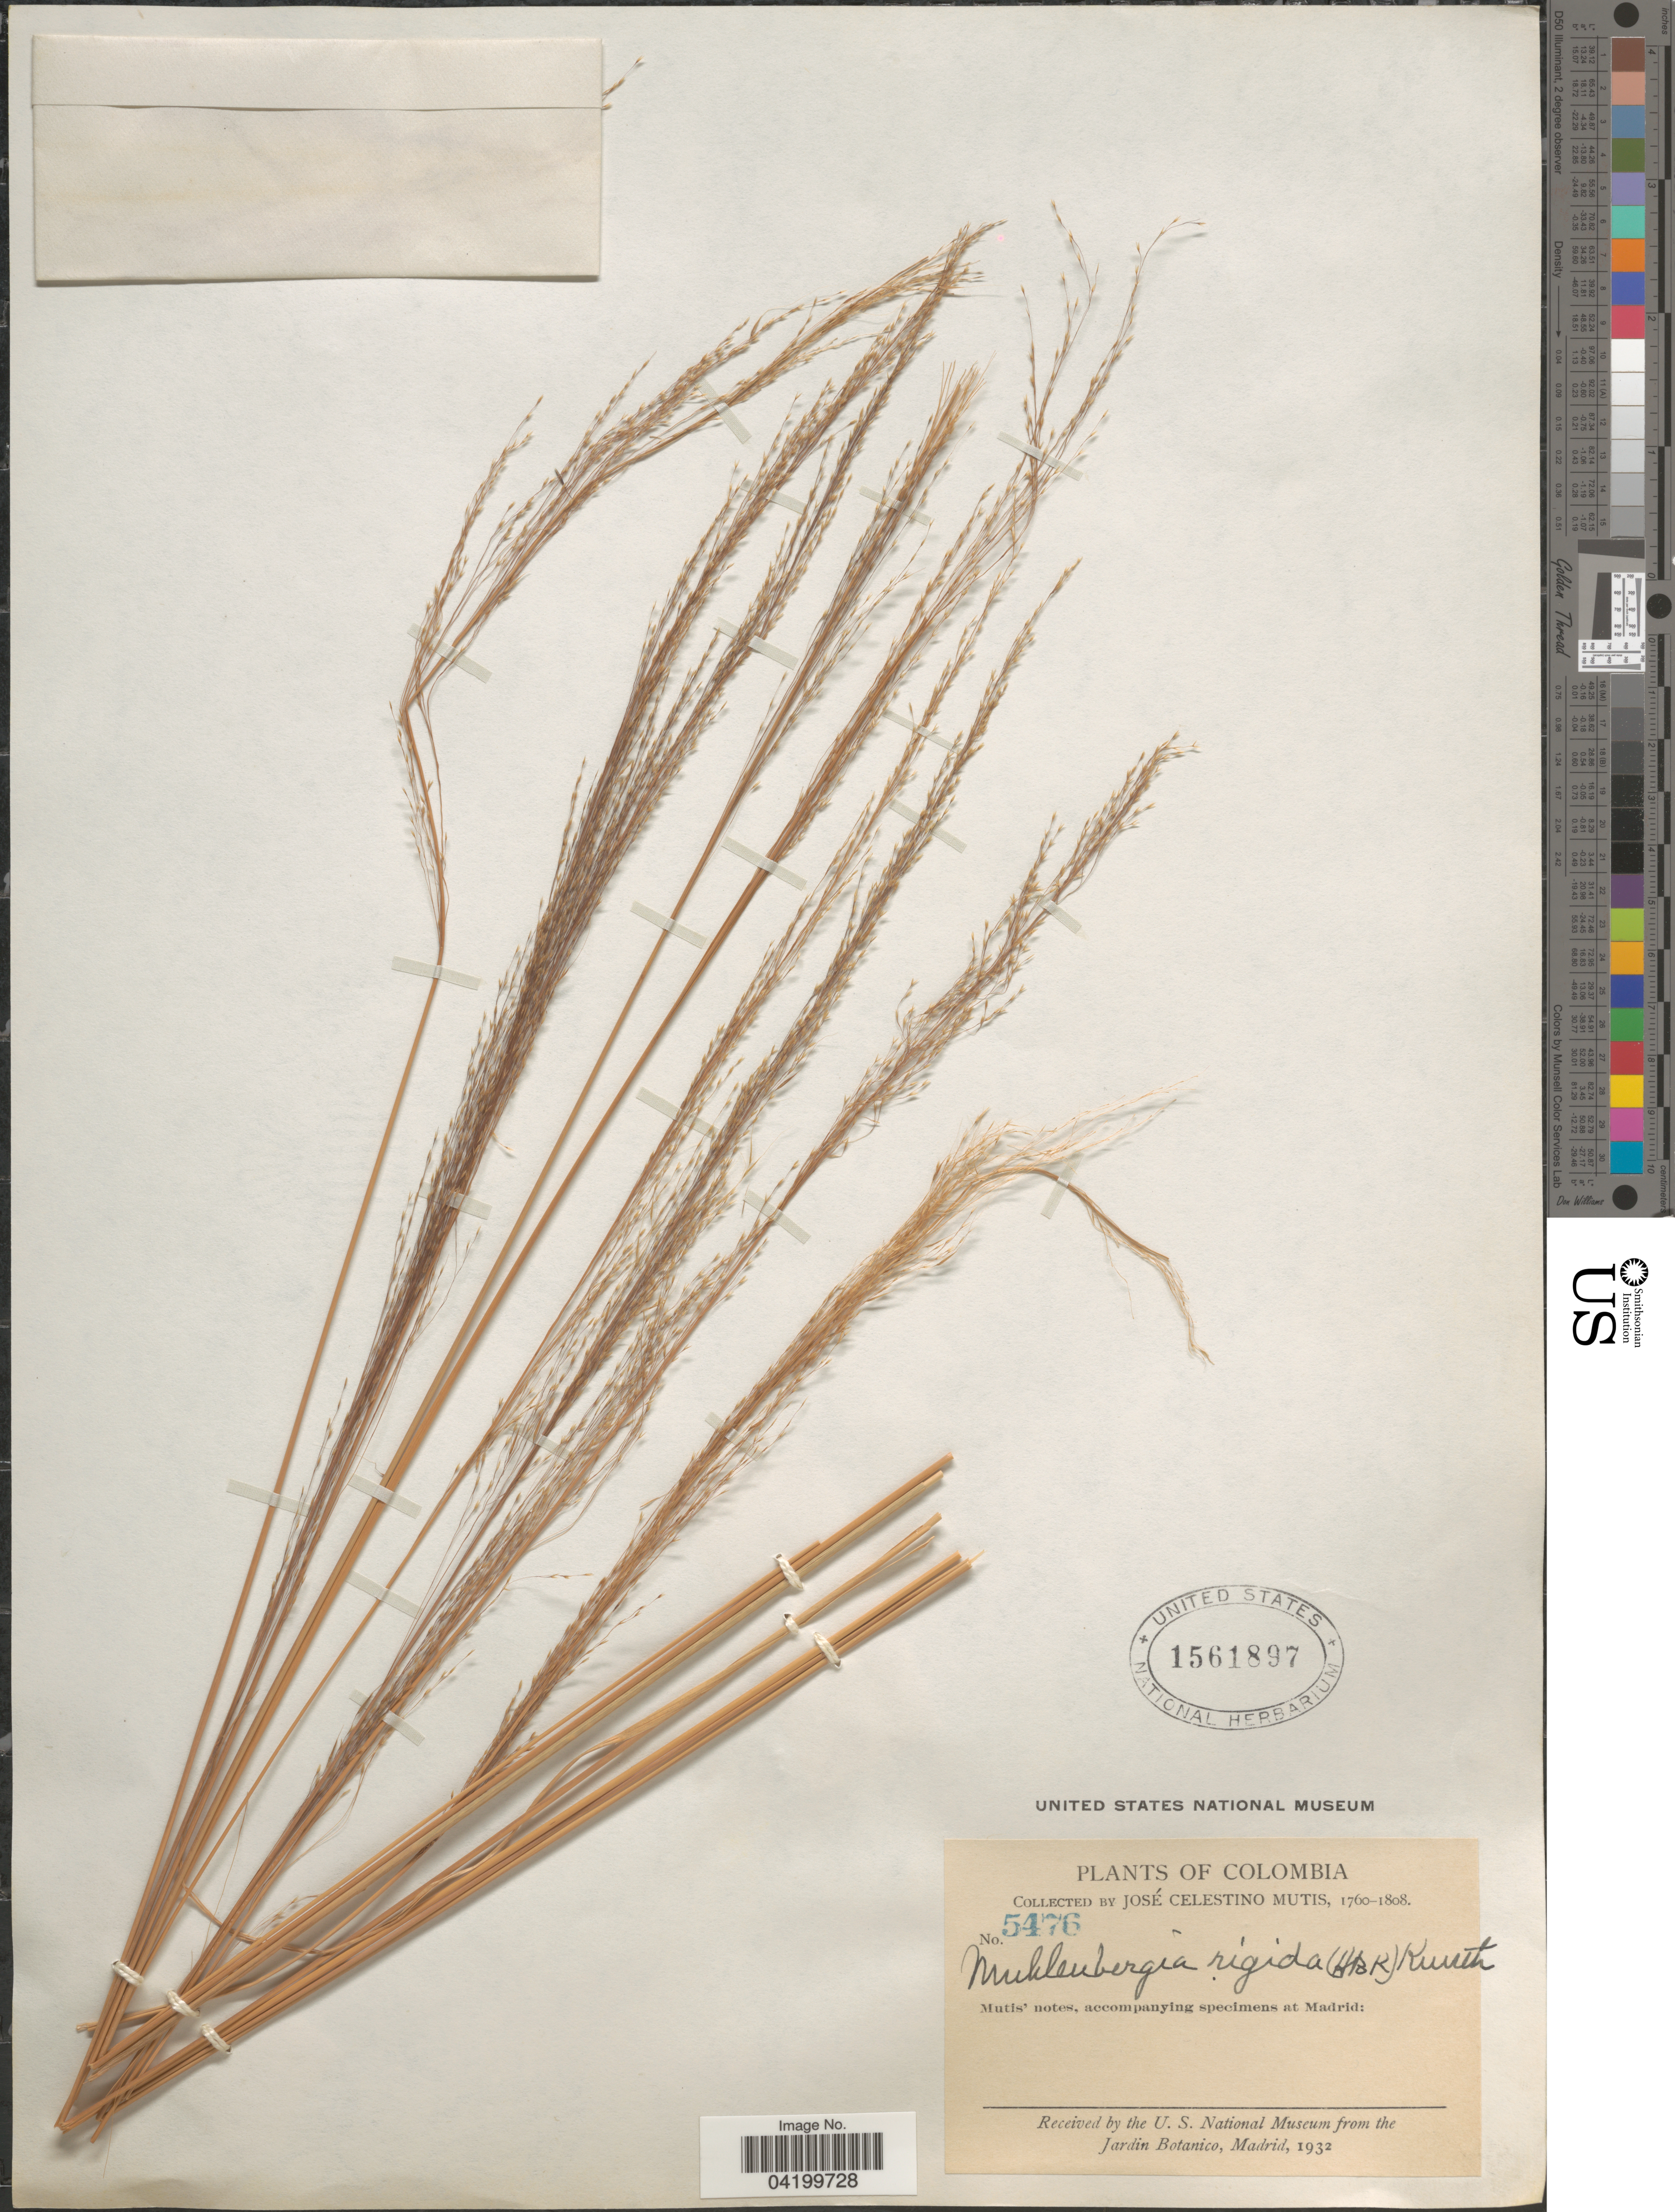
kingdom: Plantae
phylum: Tracheophyta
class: Liliopsida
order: Poales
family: Poaceae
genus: Muhlenbergia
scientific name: Muhlenbergia rigida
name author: (Kunth) Kunth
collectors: J. C. B. Mutis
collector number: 5476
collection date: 1760/1808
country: Colombia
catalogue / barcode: US 1561897